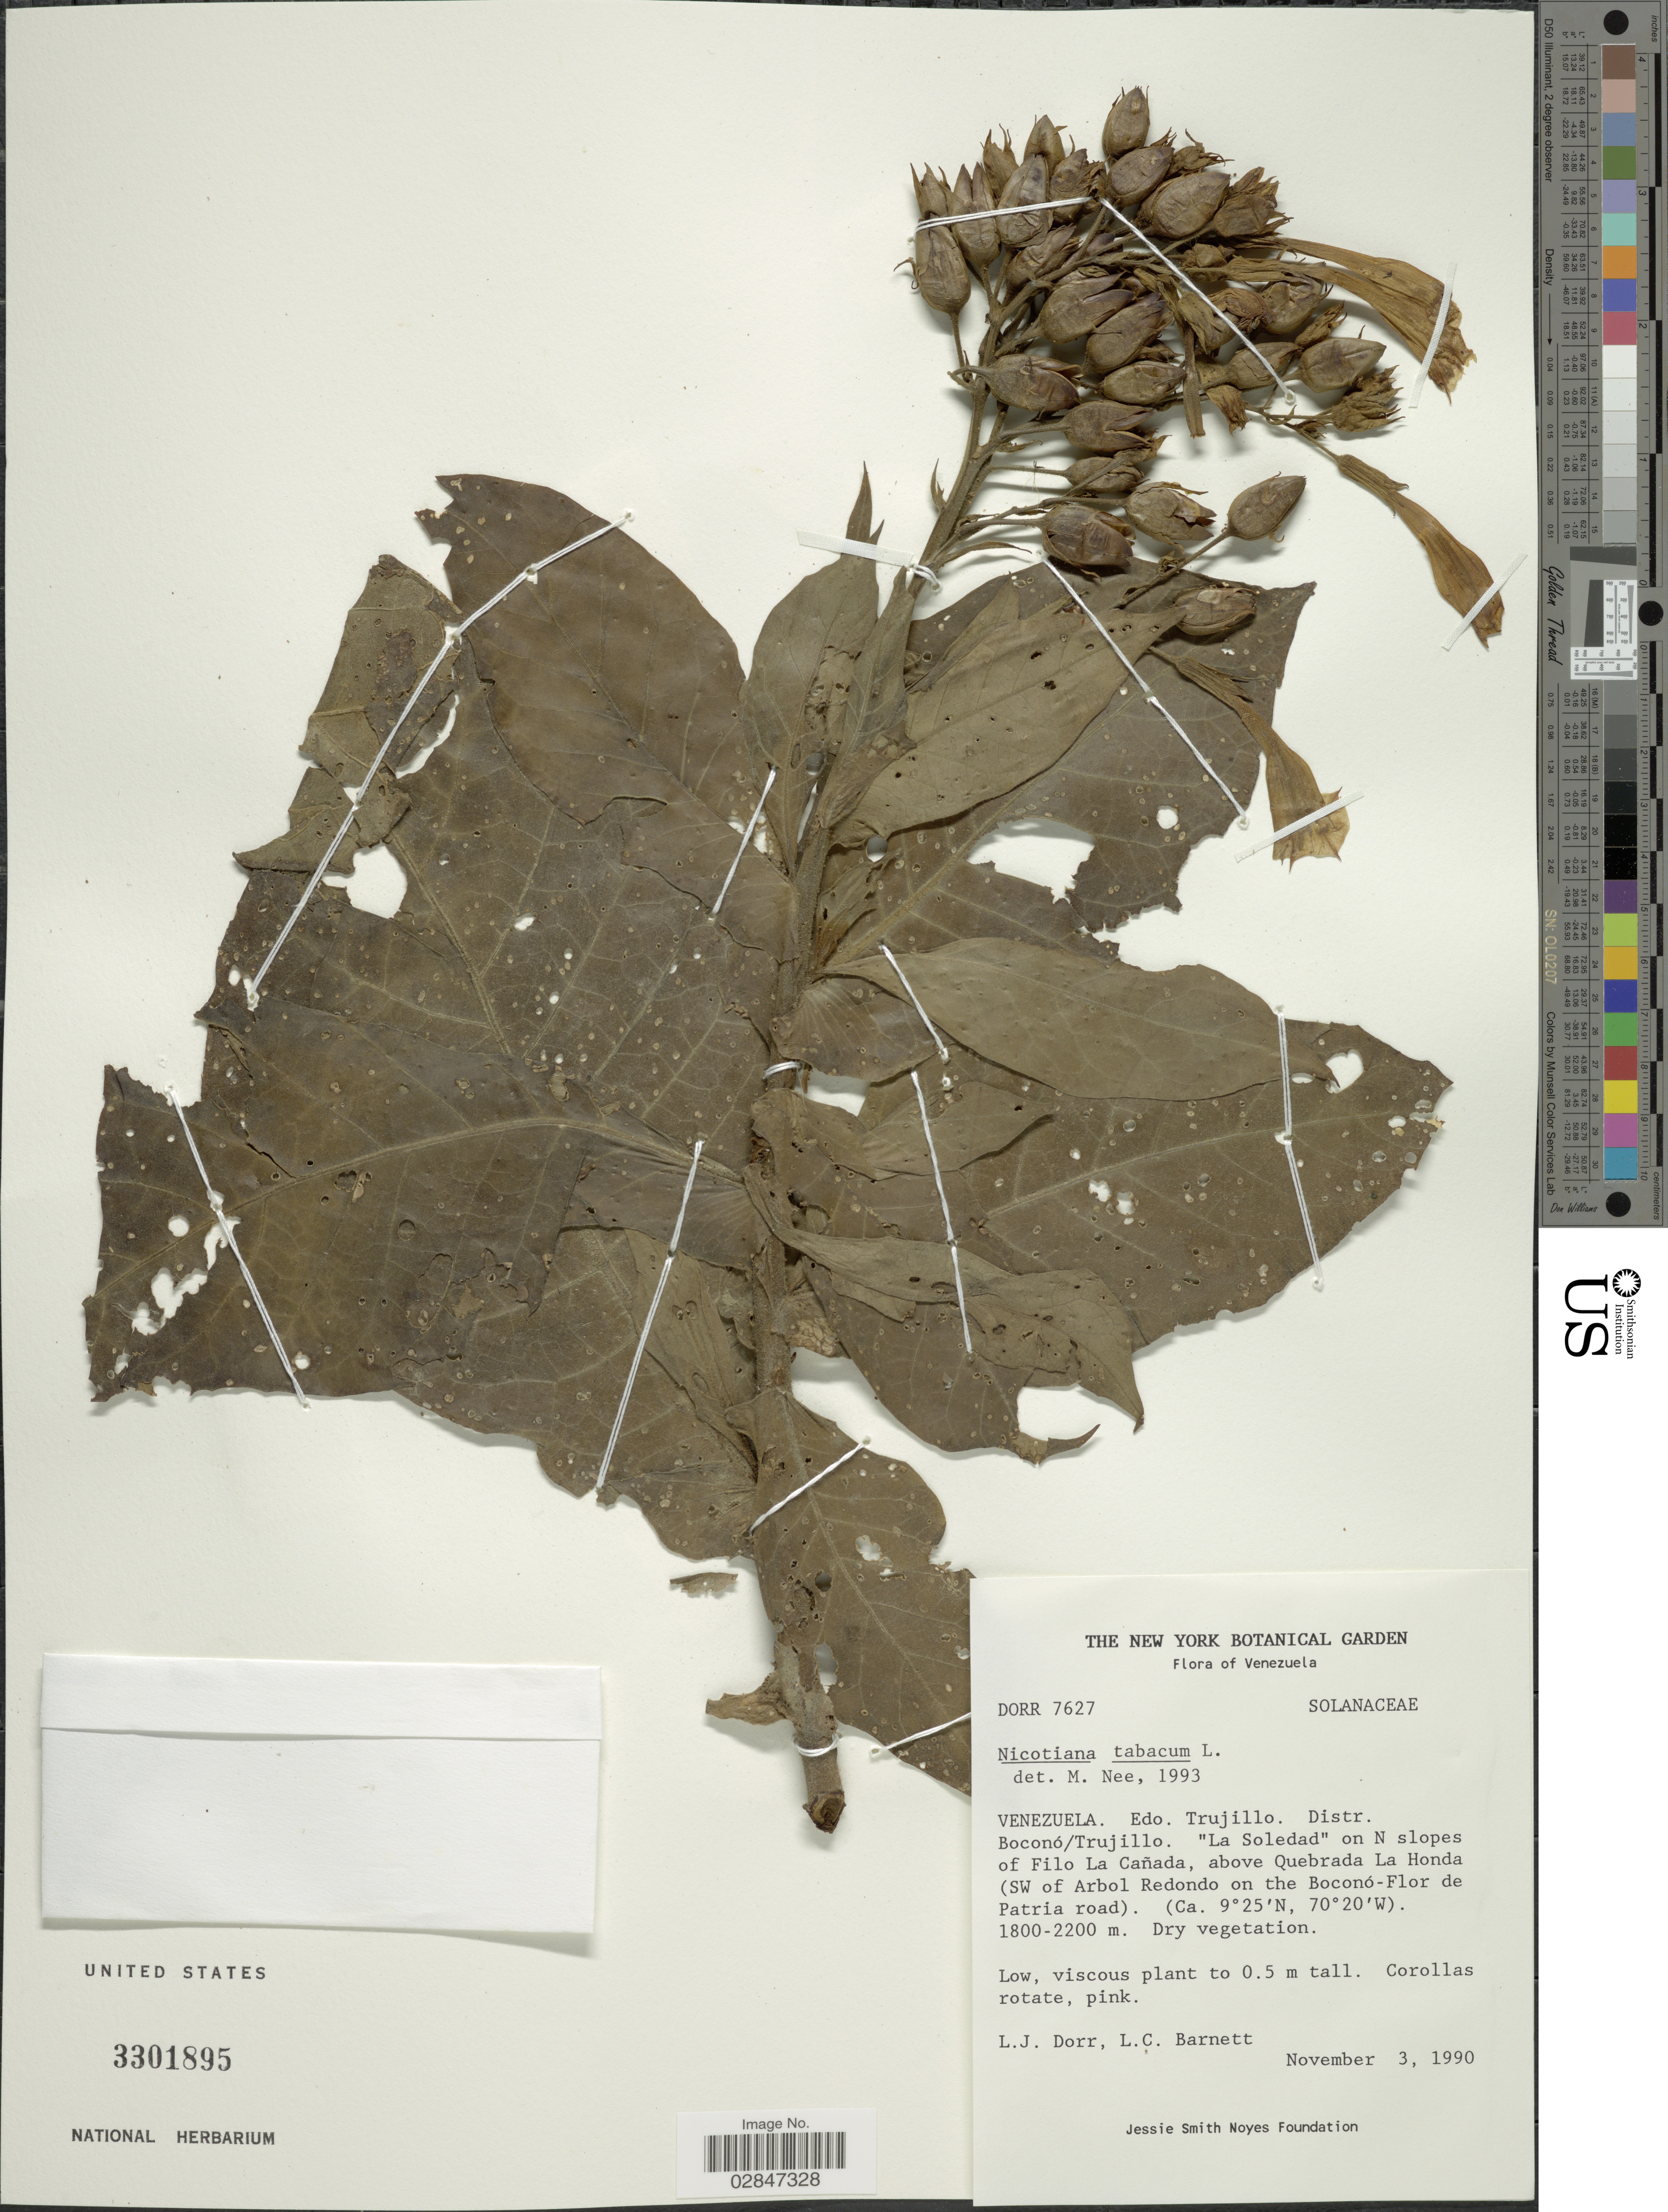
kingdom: Plantae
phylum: Tracheophyta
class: Magnoliopsida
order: Solanales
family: Solanaceae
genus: Nicotiana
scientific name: Nicotiana tabacum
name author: L.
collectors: L. J. Dorr & L. C. Barnett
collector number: DORR7627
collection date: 1990-11-03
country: Venezuela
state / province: Trujillo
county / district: Boconó/Trujillo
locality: "La Soledad" on N slopes of Filo La Cañada, above Quebrada La Honda (SW of Arbol Redondo on the Boconó-Flor de Patria road)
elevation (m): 1800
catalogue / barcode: US 3301895